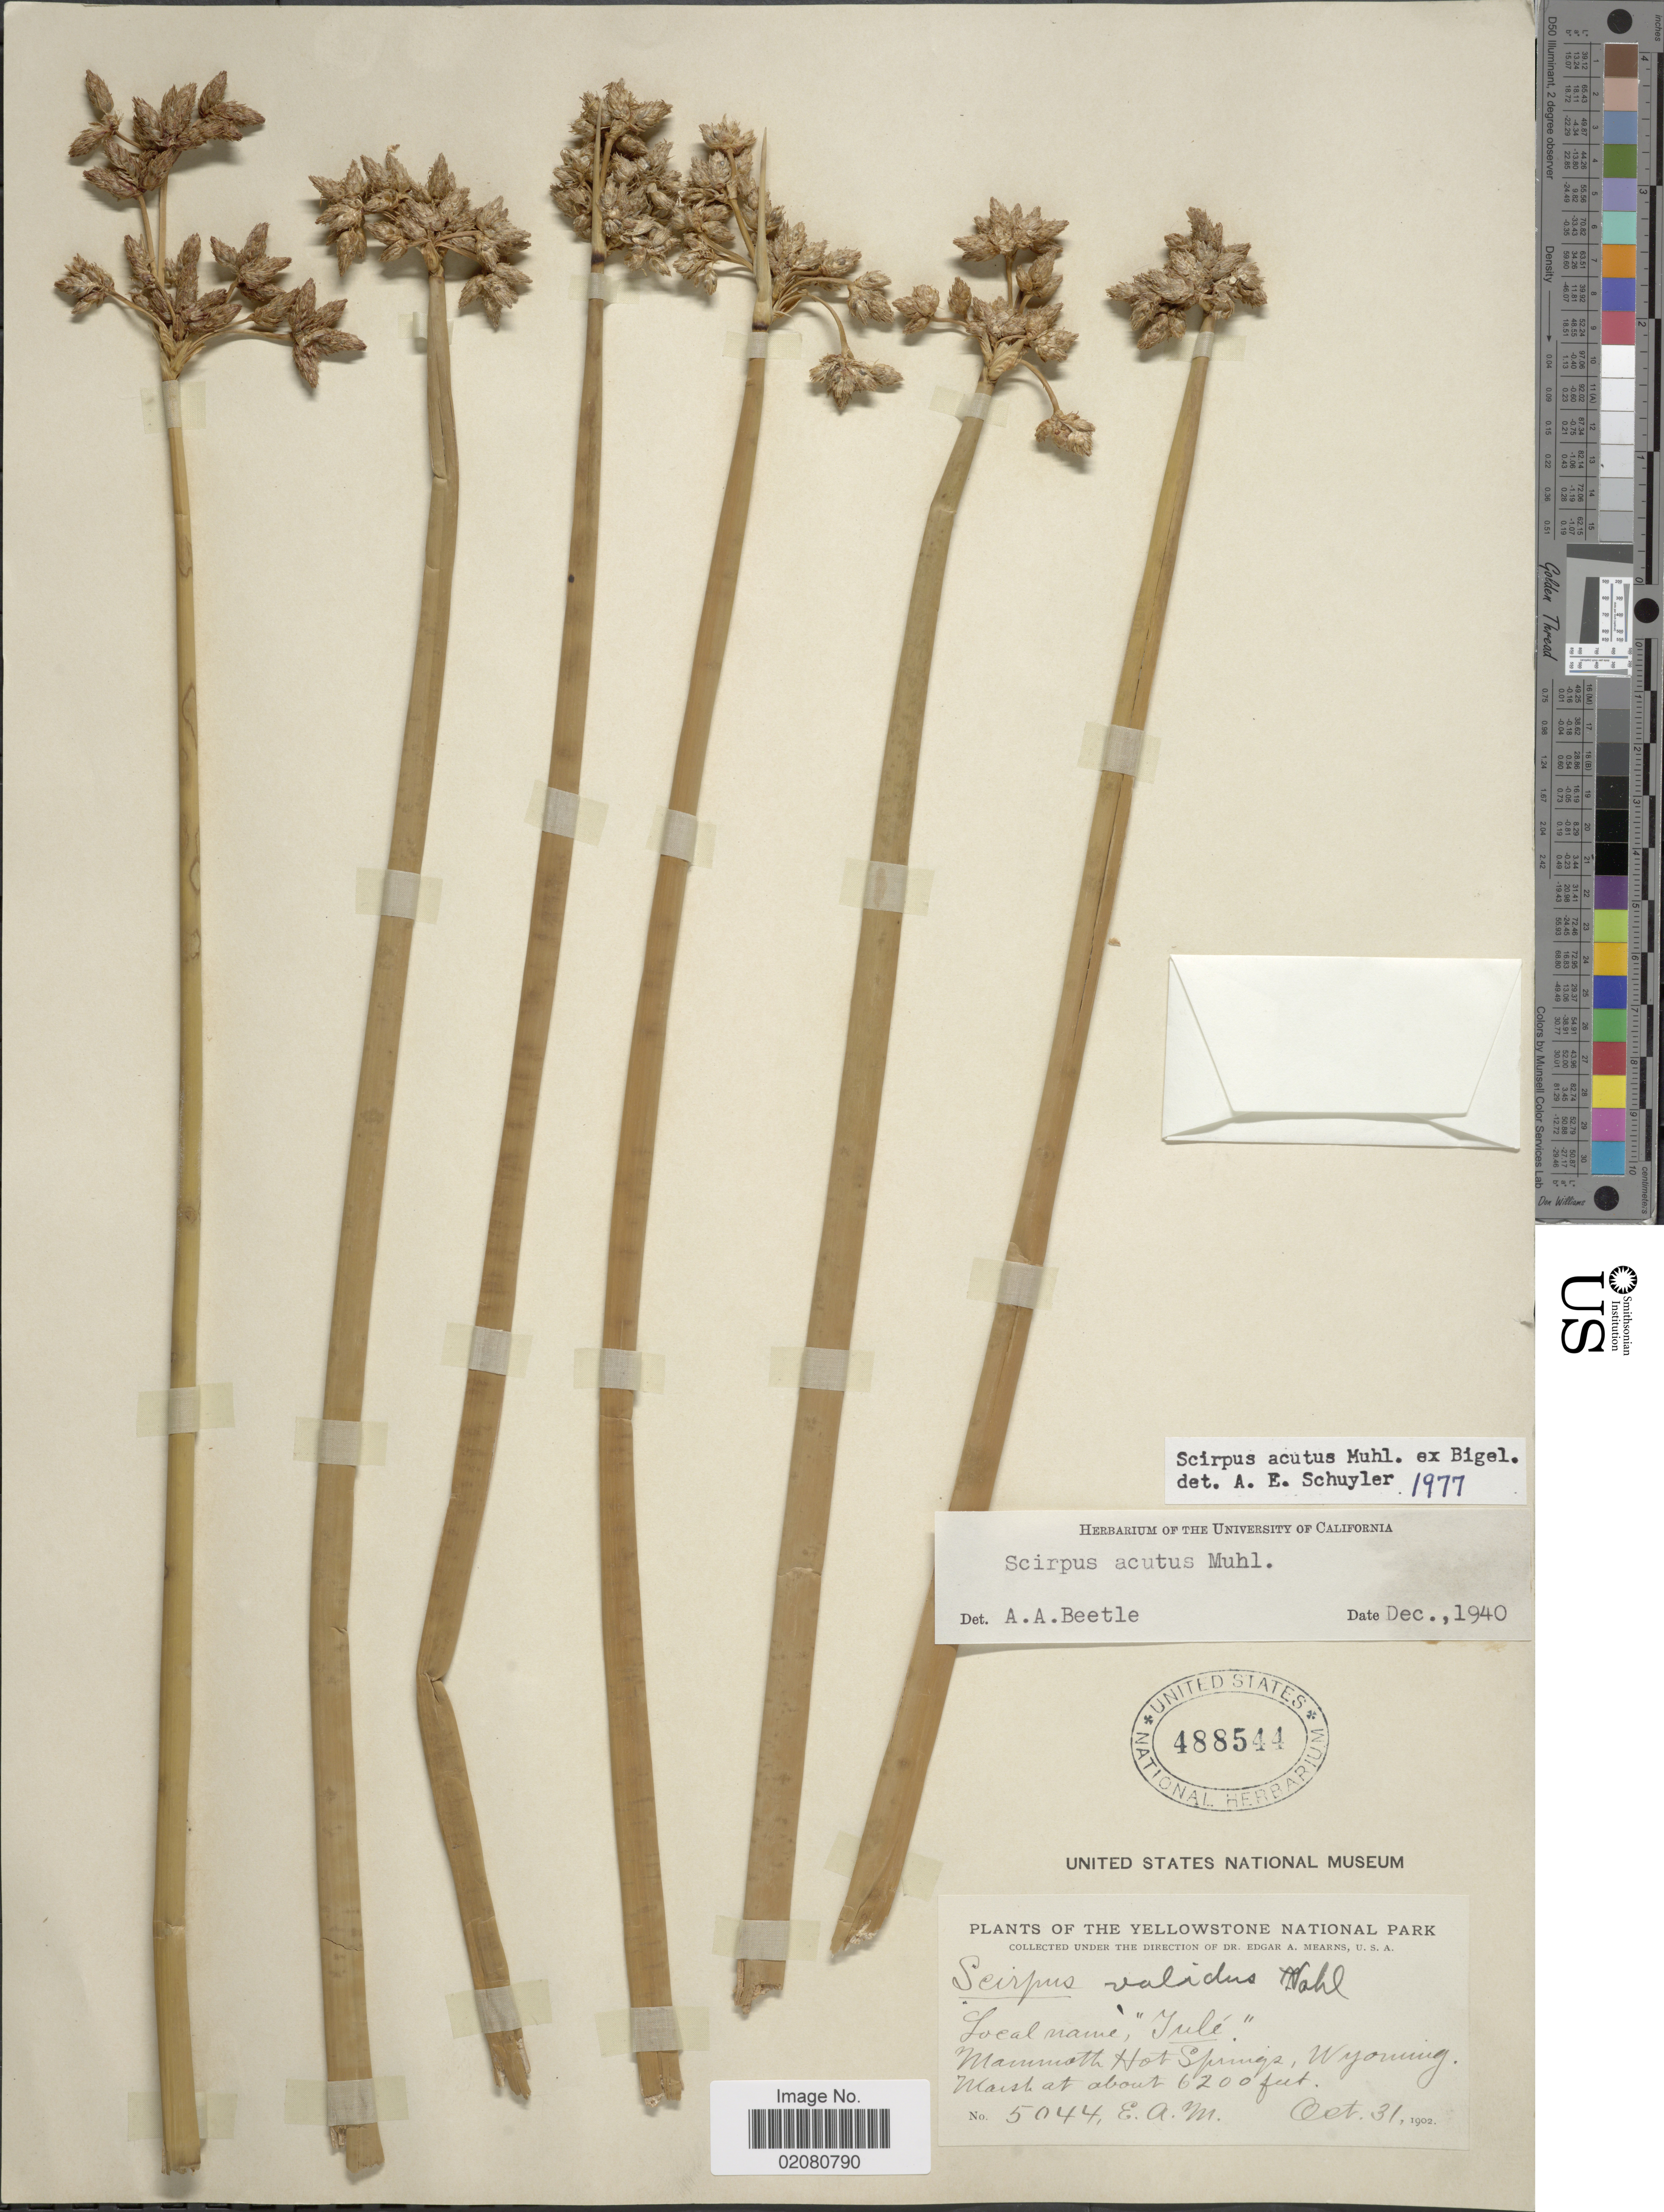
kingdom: Plantae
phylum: Tracheophyta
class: Liliopsida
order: Poales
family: Cyperaceae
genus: Schoenoplectus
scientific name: Schoenoplectus acutus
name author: (Muhl. ex Bigelow) Á. Löve & D. Löve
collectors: E. A. Mearns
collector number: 5044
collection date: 1902-10-31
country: United States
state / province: Wyoming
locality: Yellowstone National Park. Mammoth Hot Springs, Wyoming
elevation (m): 1890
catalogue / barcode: US 488544